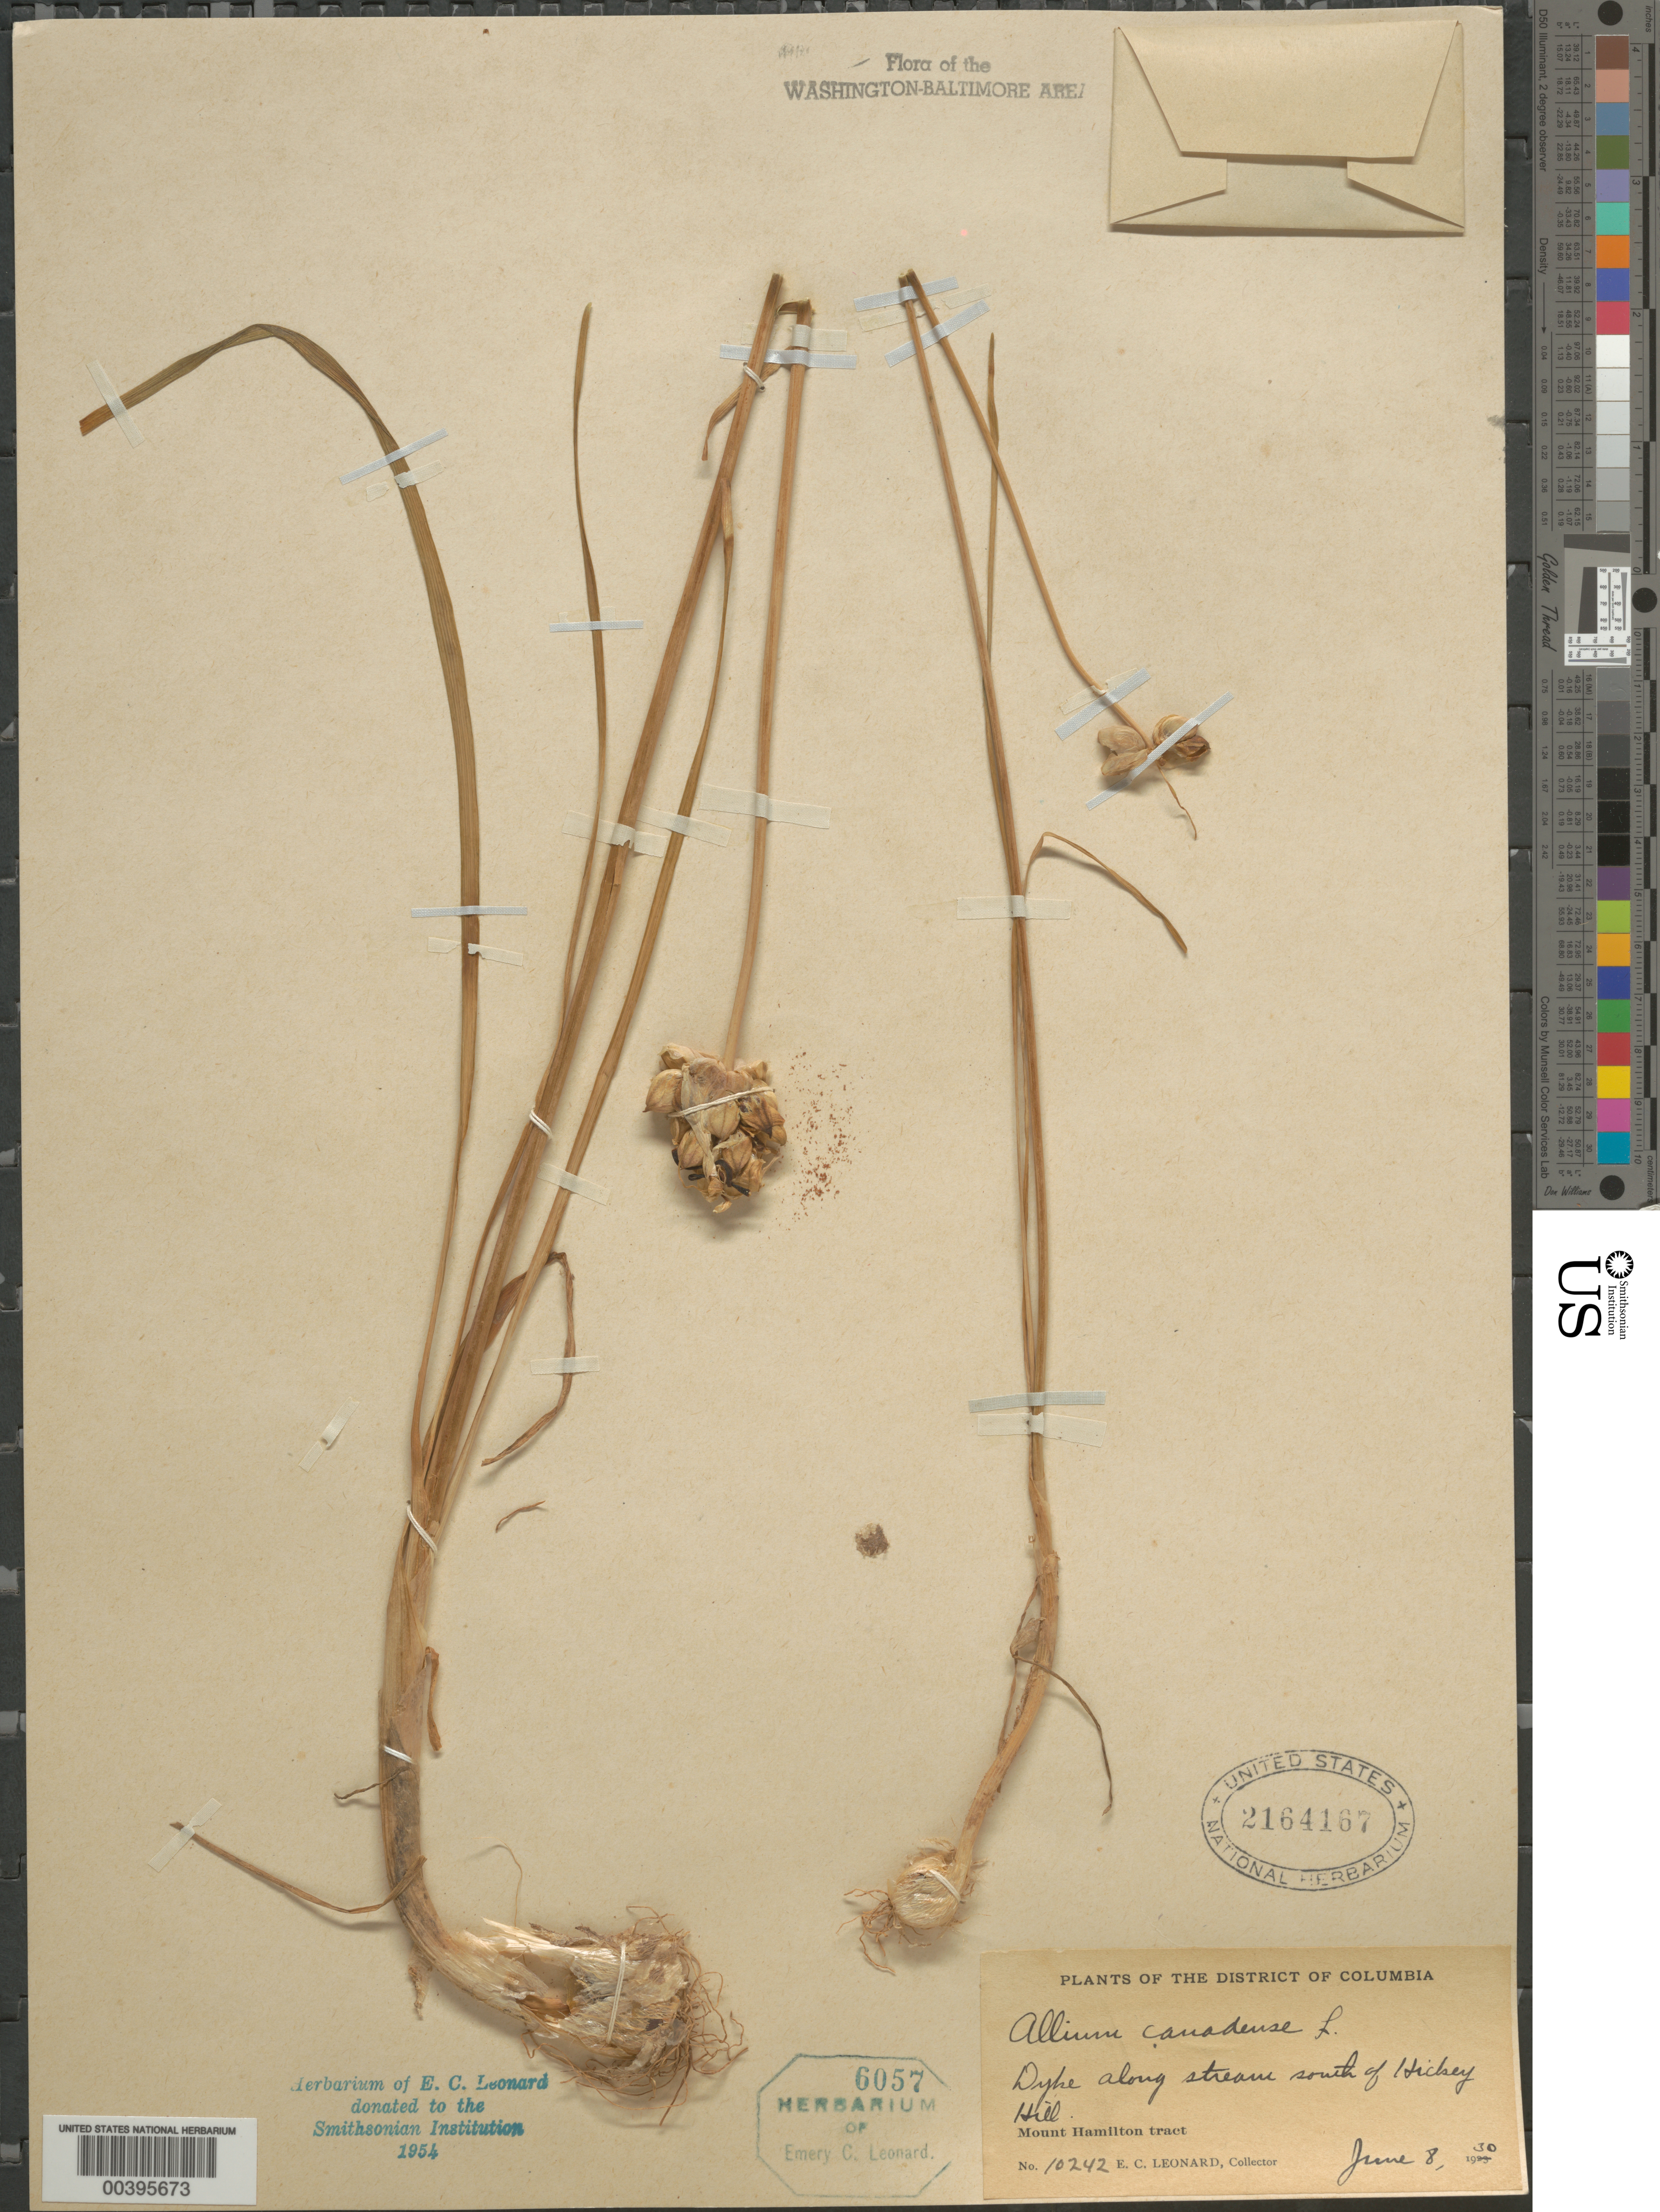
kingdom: Plantae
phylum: Tracheophyta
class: Liliopsida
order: Asparagales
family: Amaryllidaceae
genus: Allium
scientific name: Allium canadense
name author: L.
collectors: E. C. Leonard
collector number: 10242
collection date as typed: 08 Jun 1930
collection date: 1930-06-08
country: United States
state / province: District of Columbia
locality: Mount Hamilton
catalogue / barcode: US 2164167